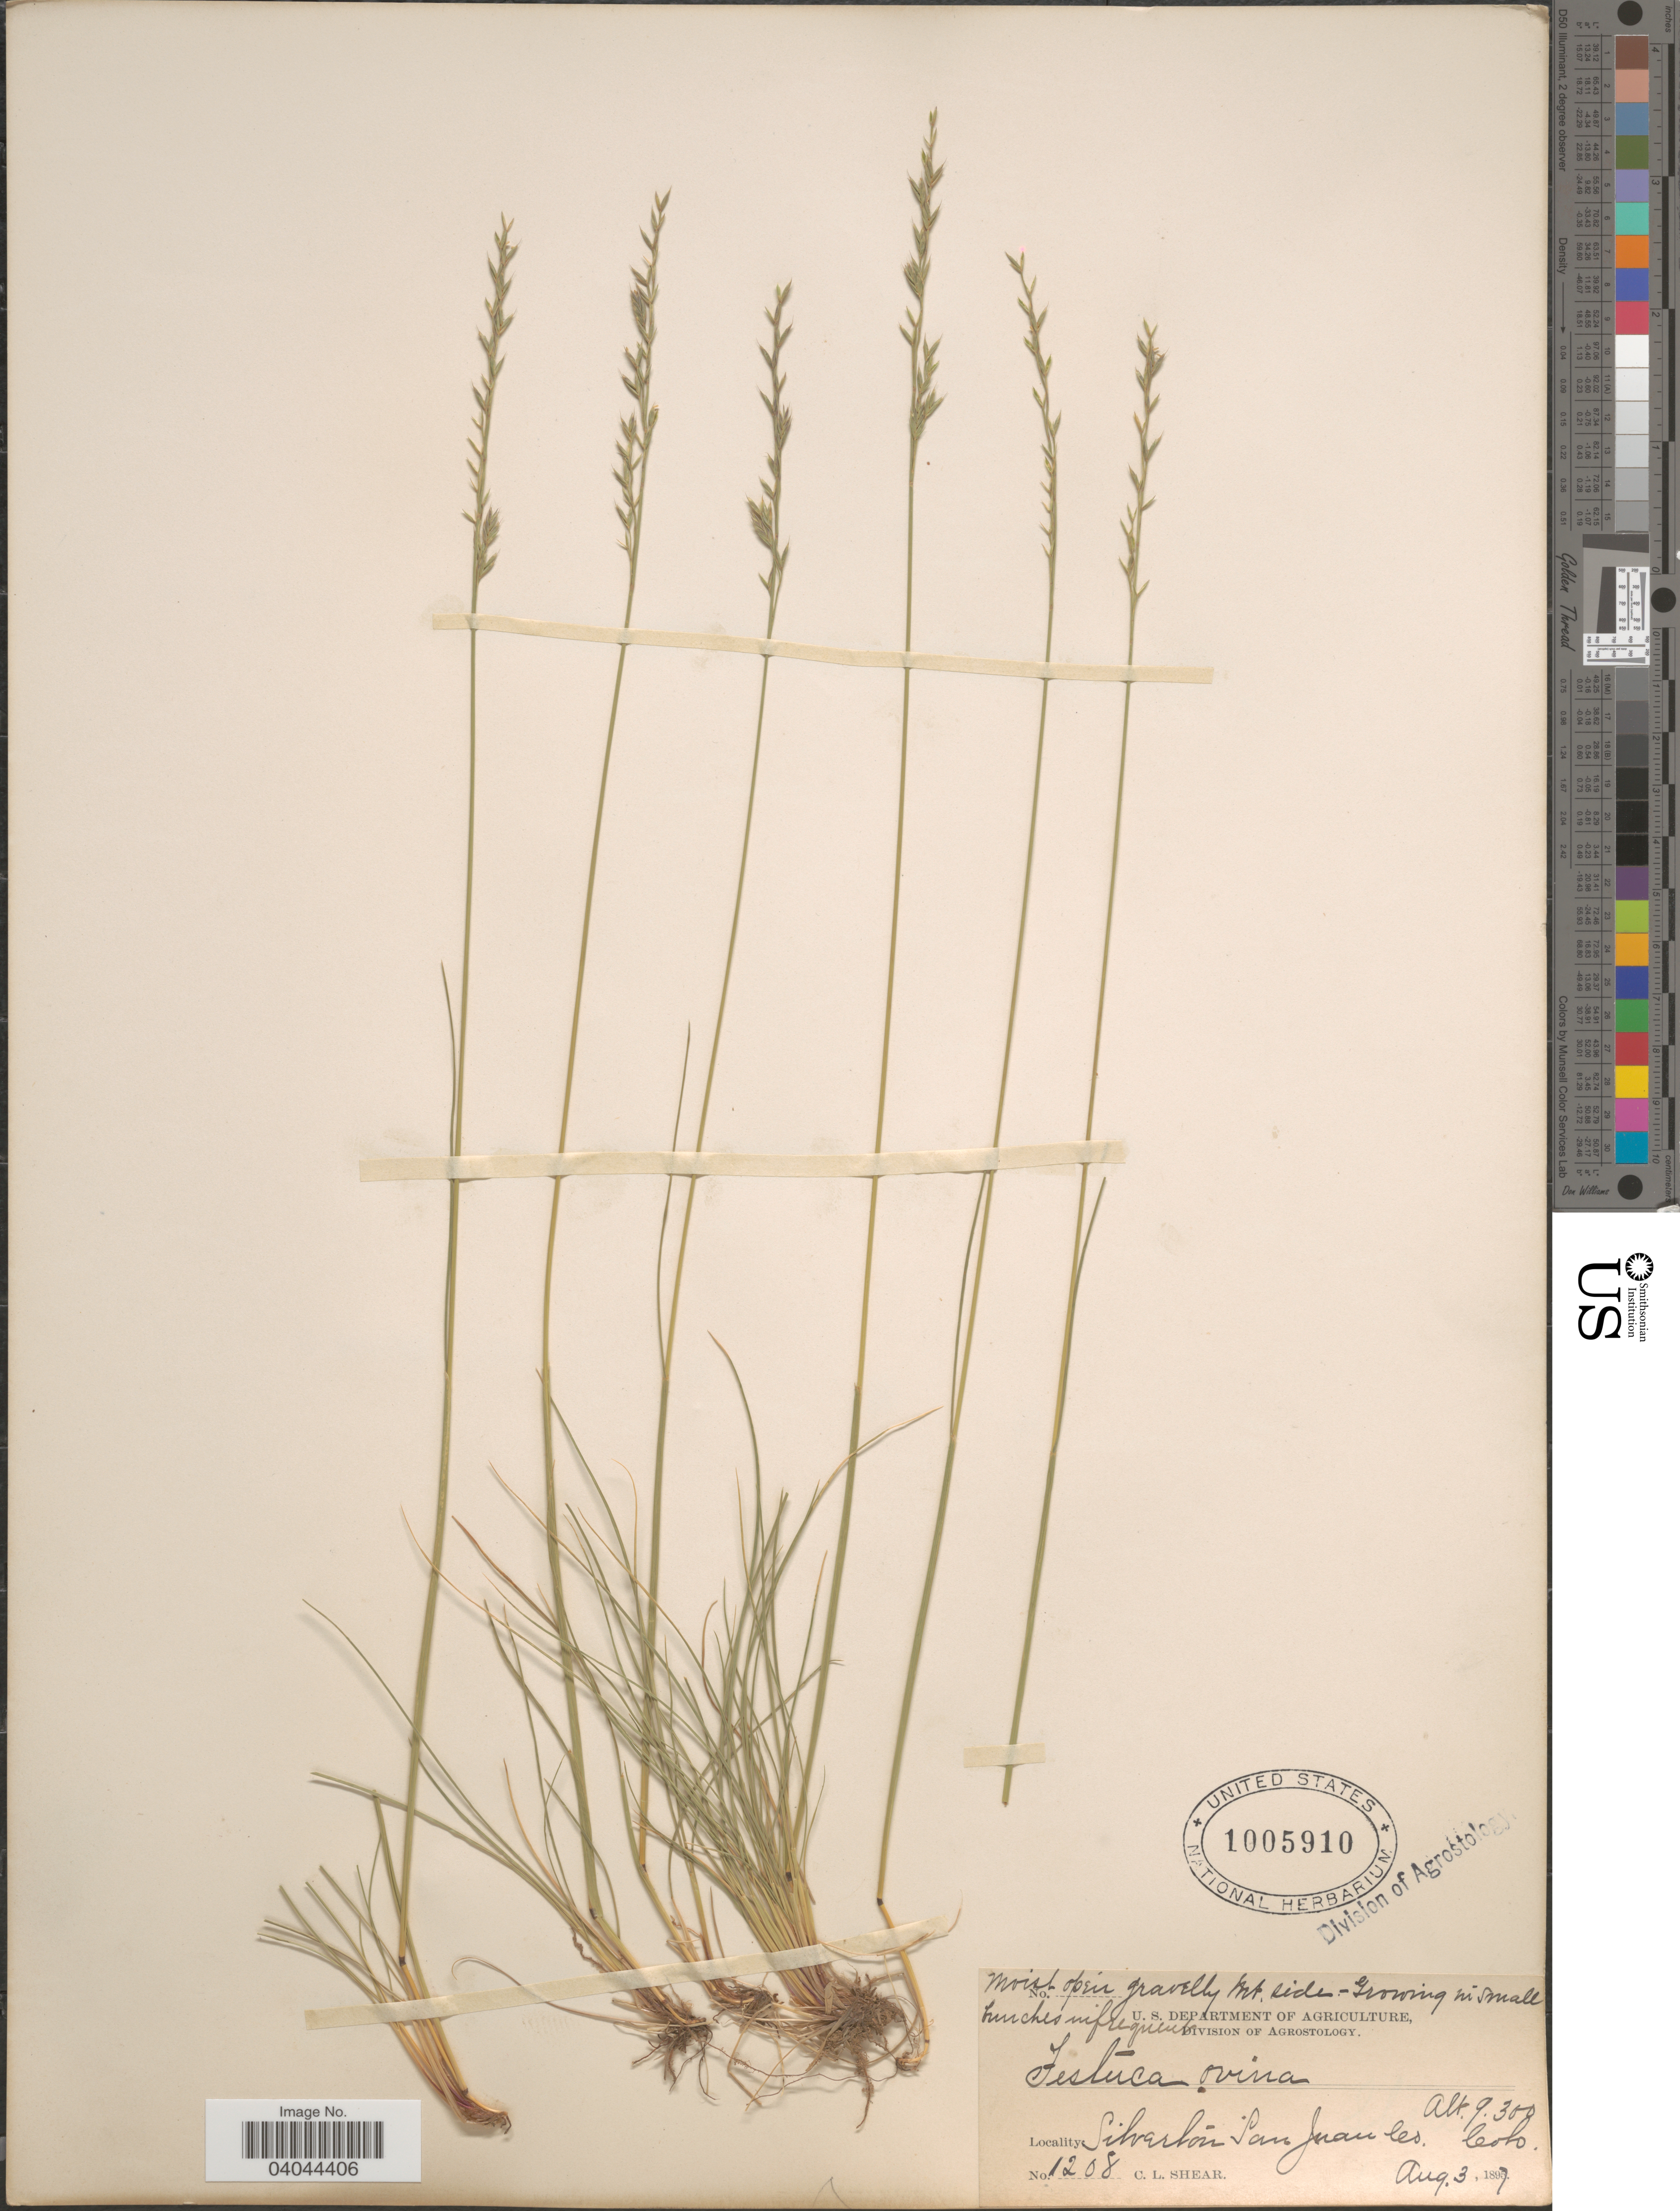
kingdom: Plantae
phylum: Tracheophyta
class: Liliopsida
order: Poales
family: Poaceae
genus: Festuca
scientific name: Festuca ovina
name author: L.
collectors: C. L. Shear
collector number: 1208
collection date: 1897-08-03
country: United States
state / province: Colorado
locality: Moist open gravelly Mt. side-Growing in small lurches. Silverton San Juan Co.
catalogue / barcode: US 1005910